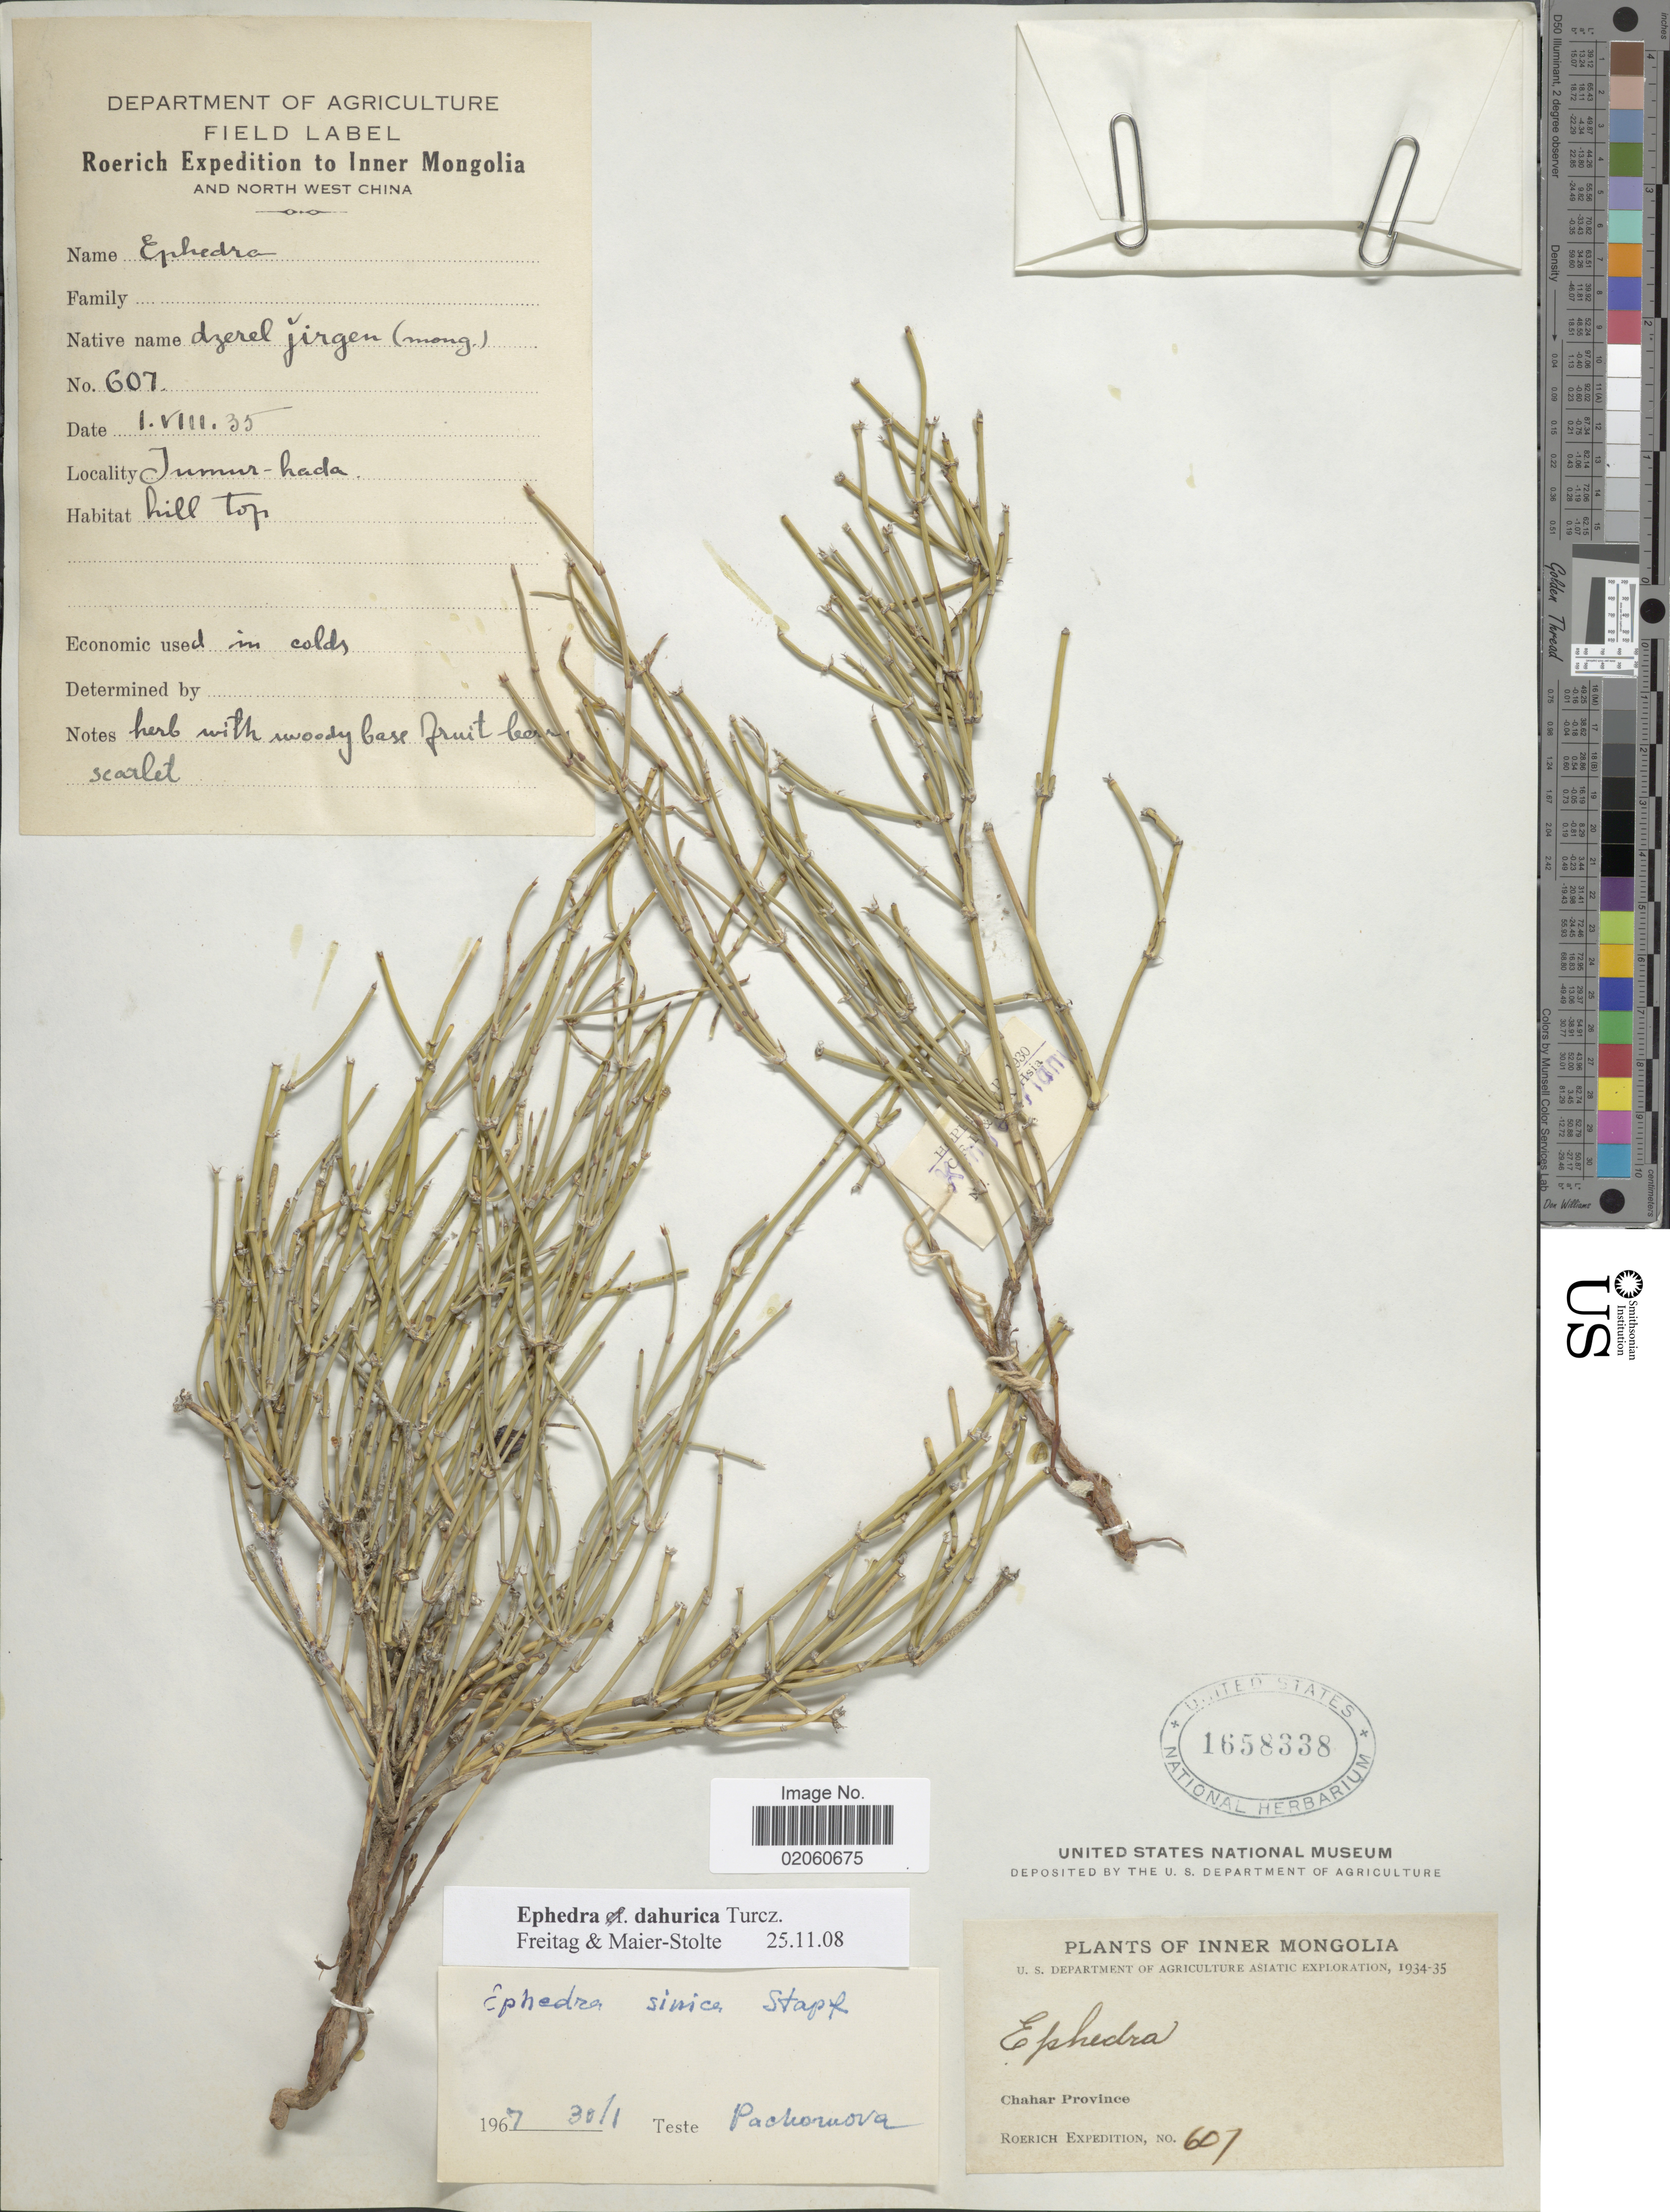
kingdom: Plantae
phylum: Tracheophyta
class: Gnetopsida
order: Ephedrales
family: Ephedraceae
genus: Ephedra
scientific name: Ephedra dahurica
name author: Turcz.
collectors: Roerich Expedition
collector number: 601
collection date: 1935-08-01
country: China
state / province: Nei Monggol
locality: Inner Mongolia and North West China, Chahar Province. Jumur-hada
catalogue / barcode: US 1658338